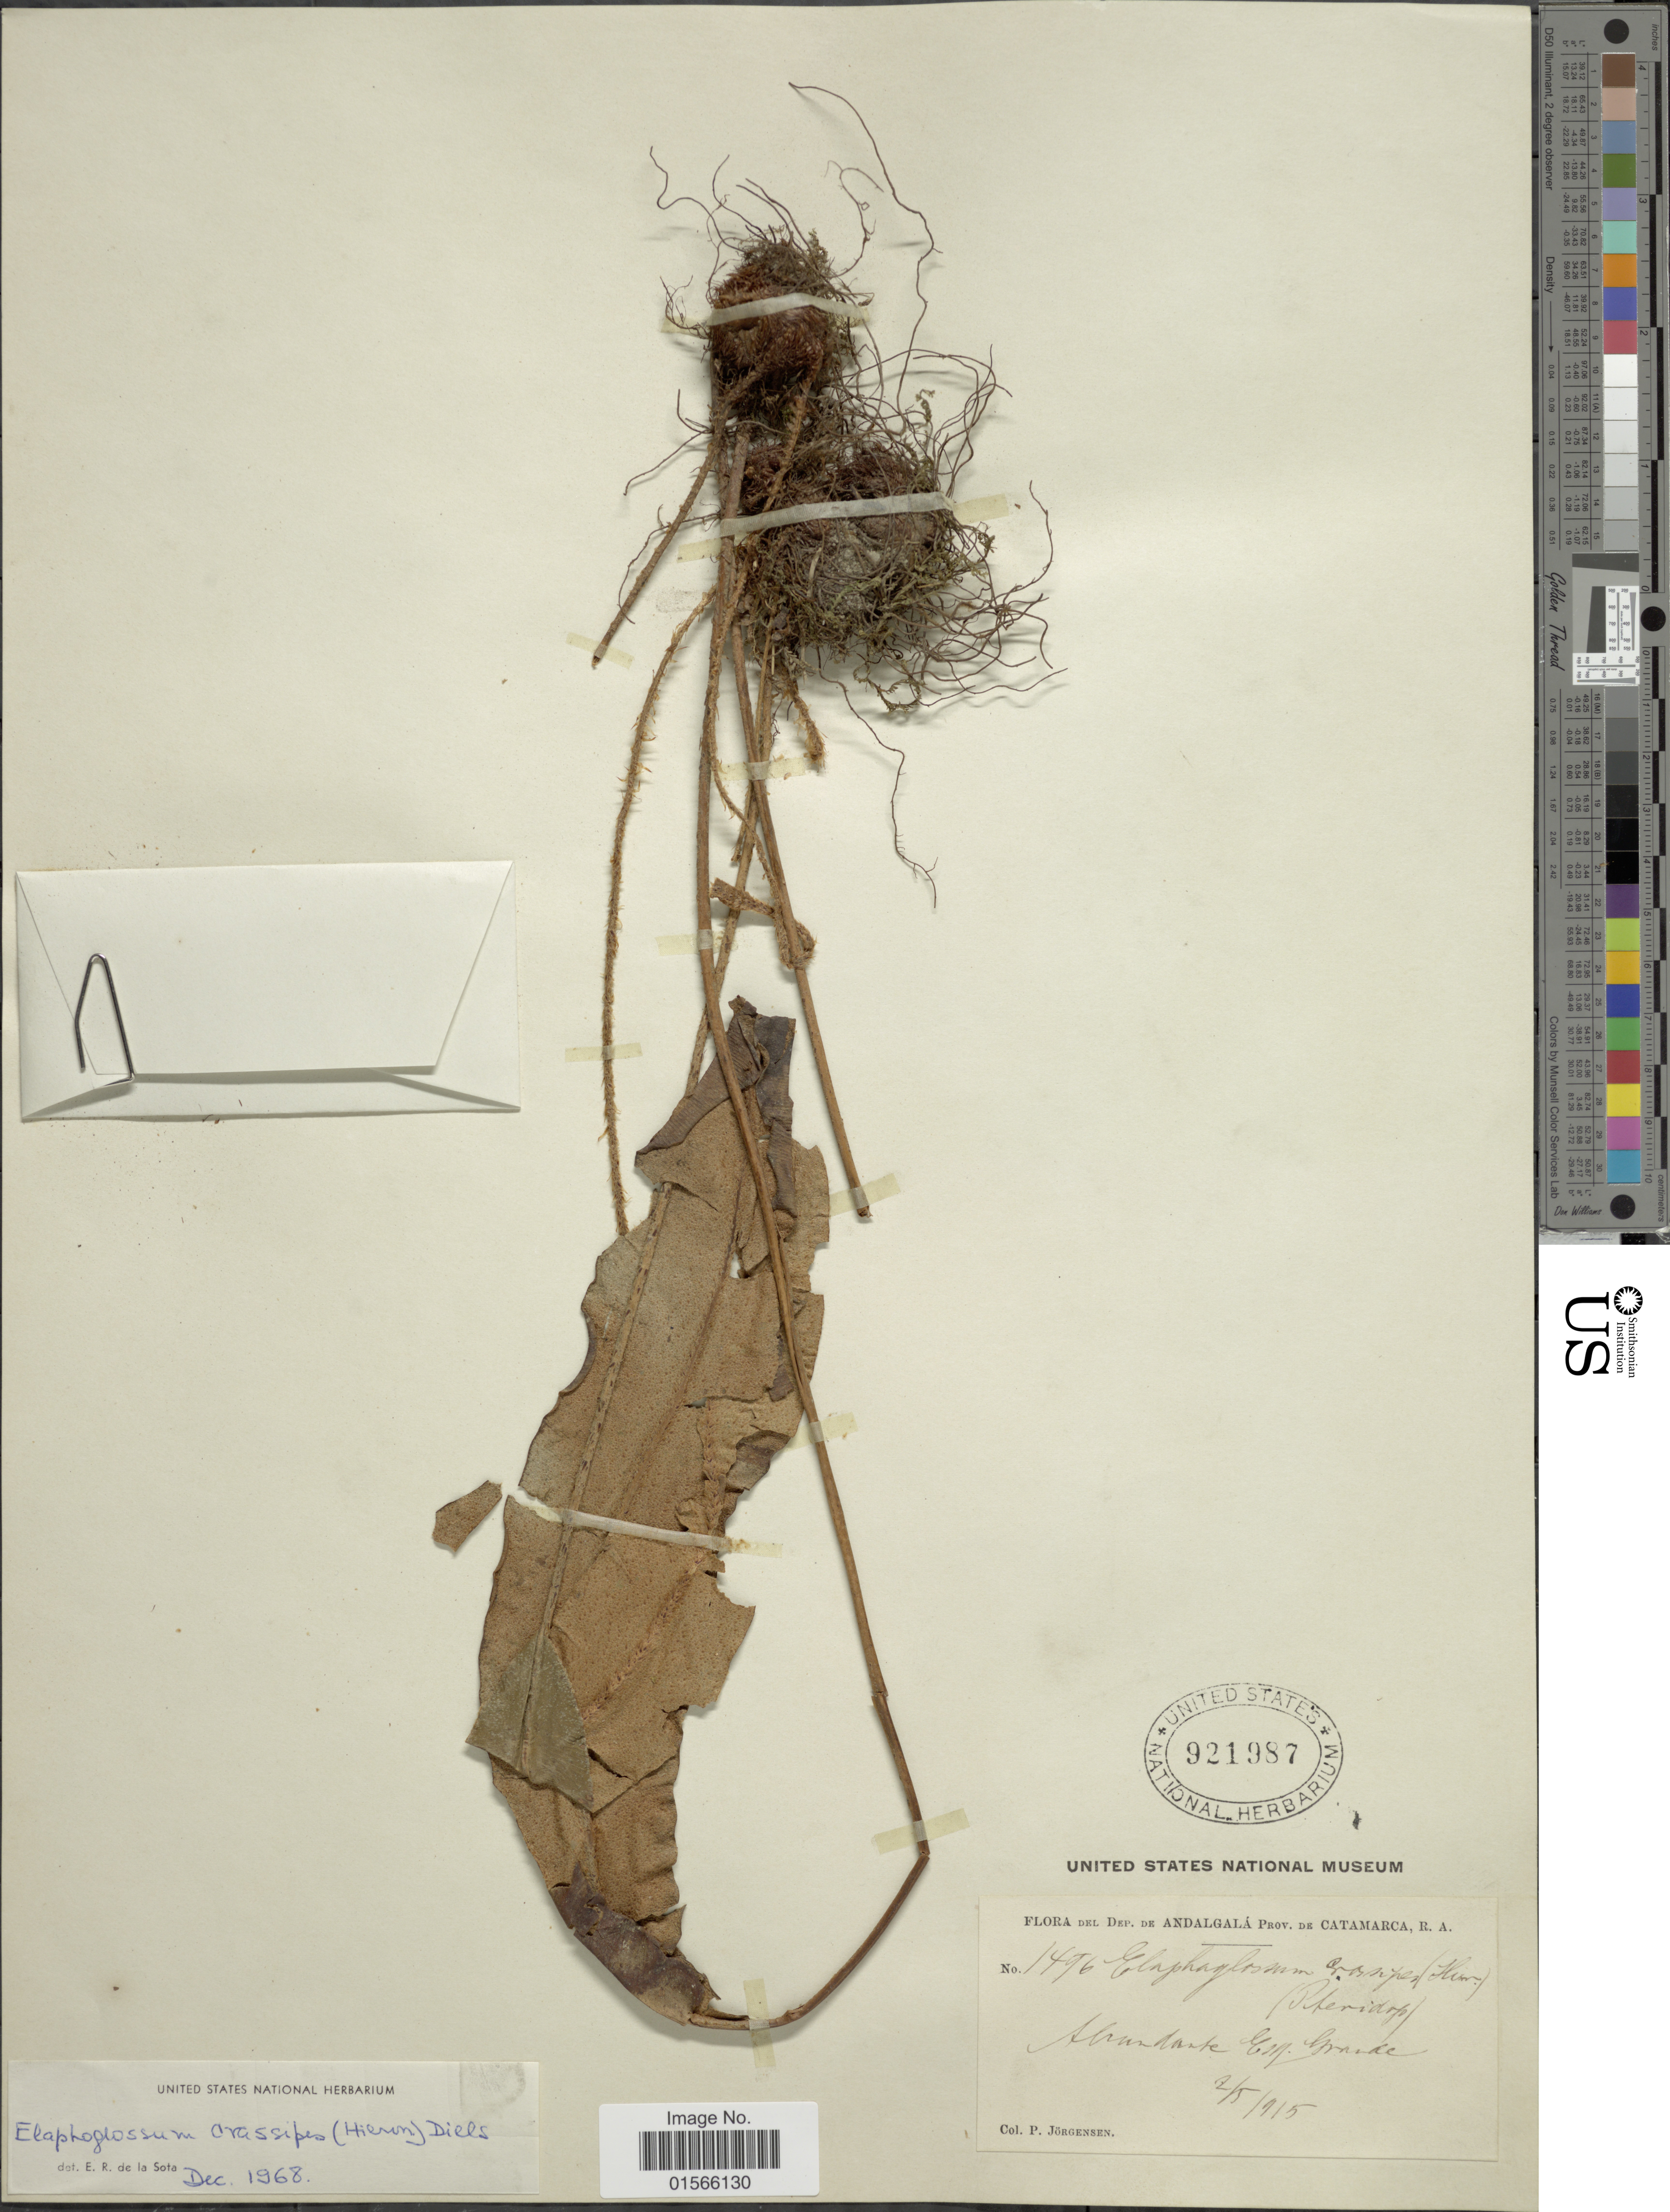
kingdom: Plantae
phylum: Tracheophyta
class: Polypodiopsida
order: Polypodiales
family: Dryopteridaceae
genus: Elaphoglossum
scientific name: Elaphoglossum crassipes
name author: (Hieron.) Diels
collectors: P. Jörgensen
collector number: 1496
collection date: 1915-05-02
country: Argentina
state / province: Catamarca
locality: Dep de Andalgalá, Abundante Esq. Grande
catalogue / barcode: US 921987